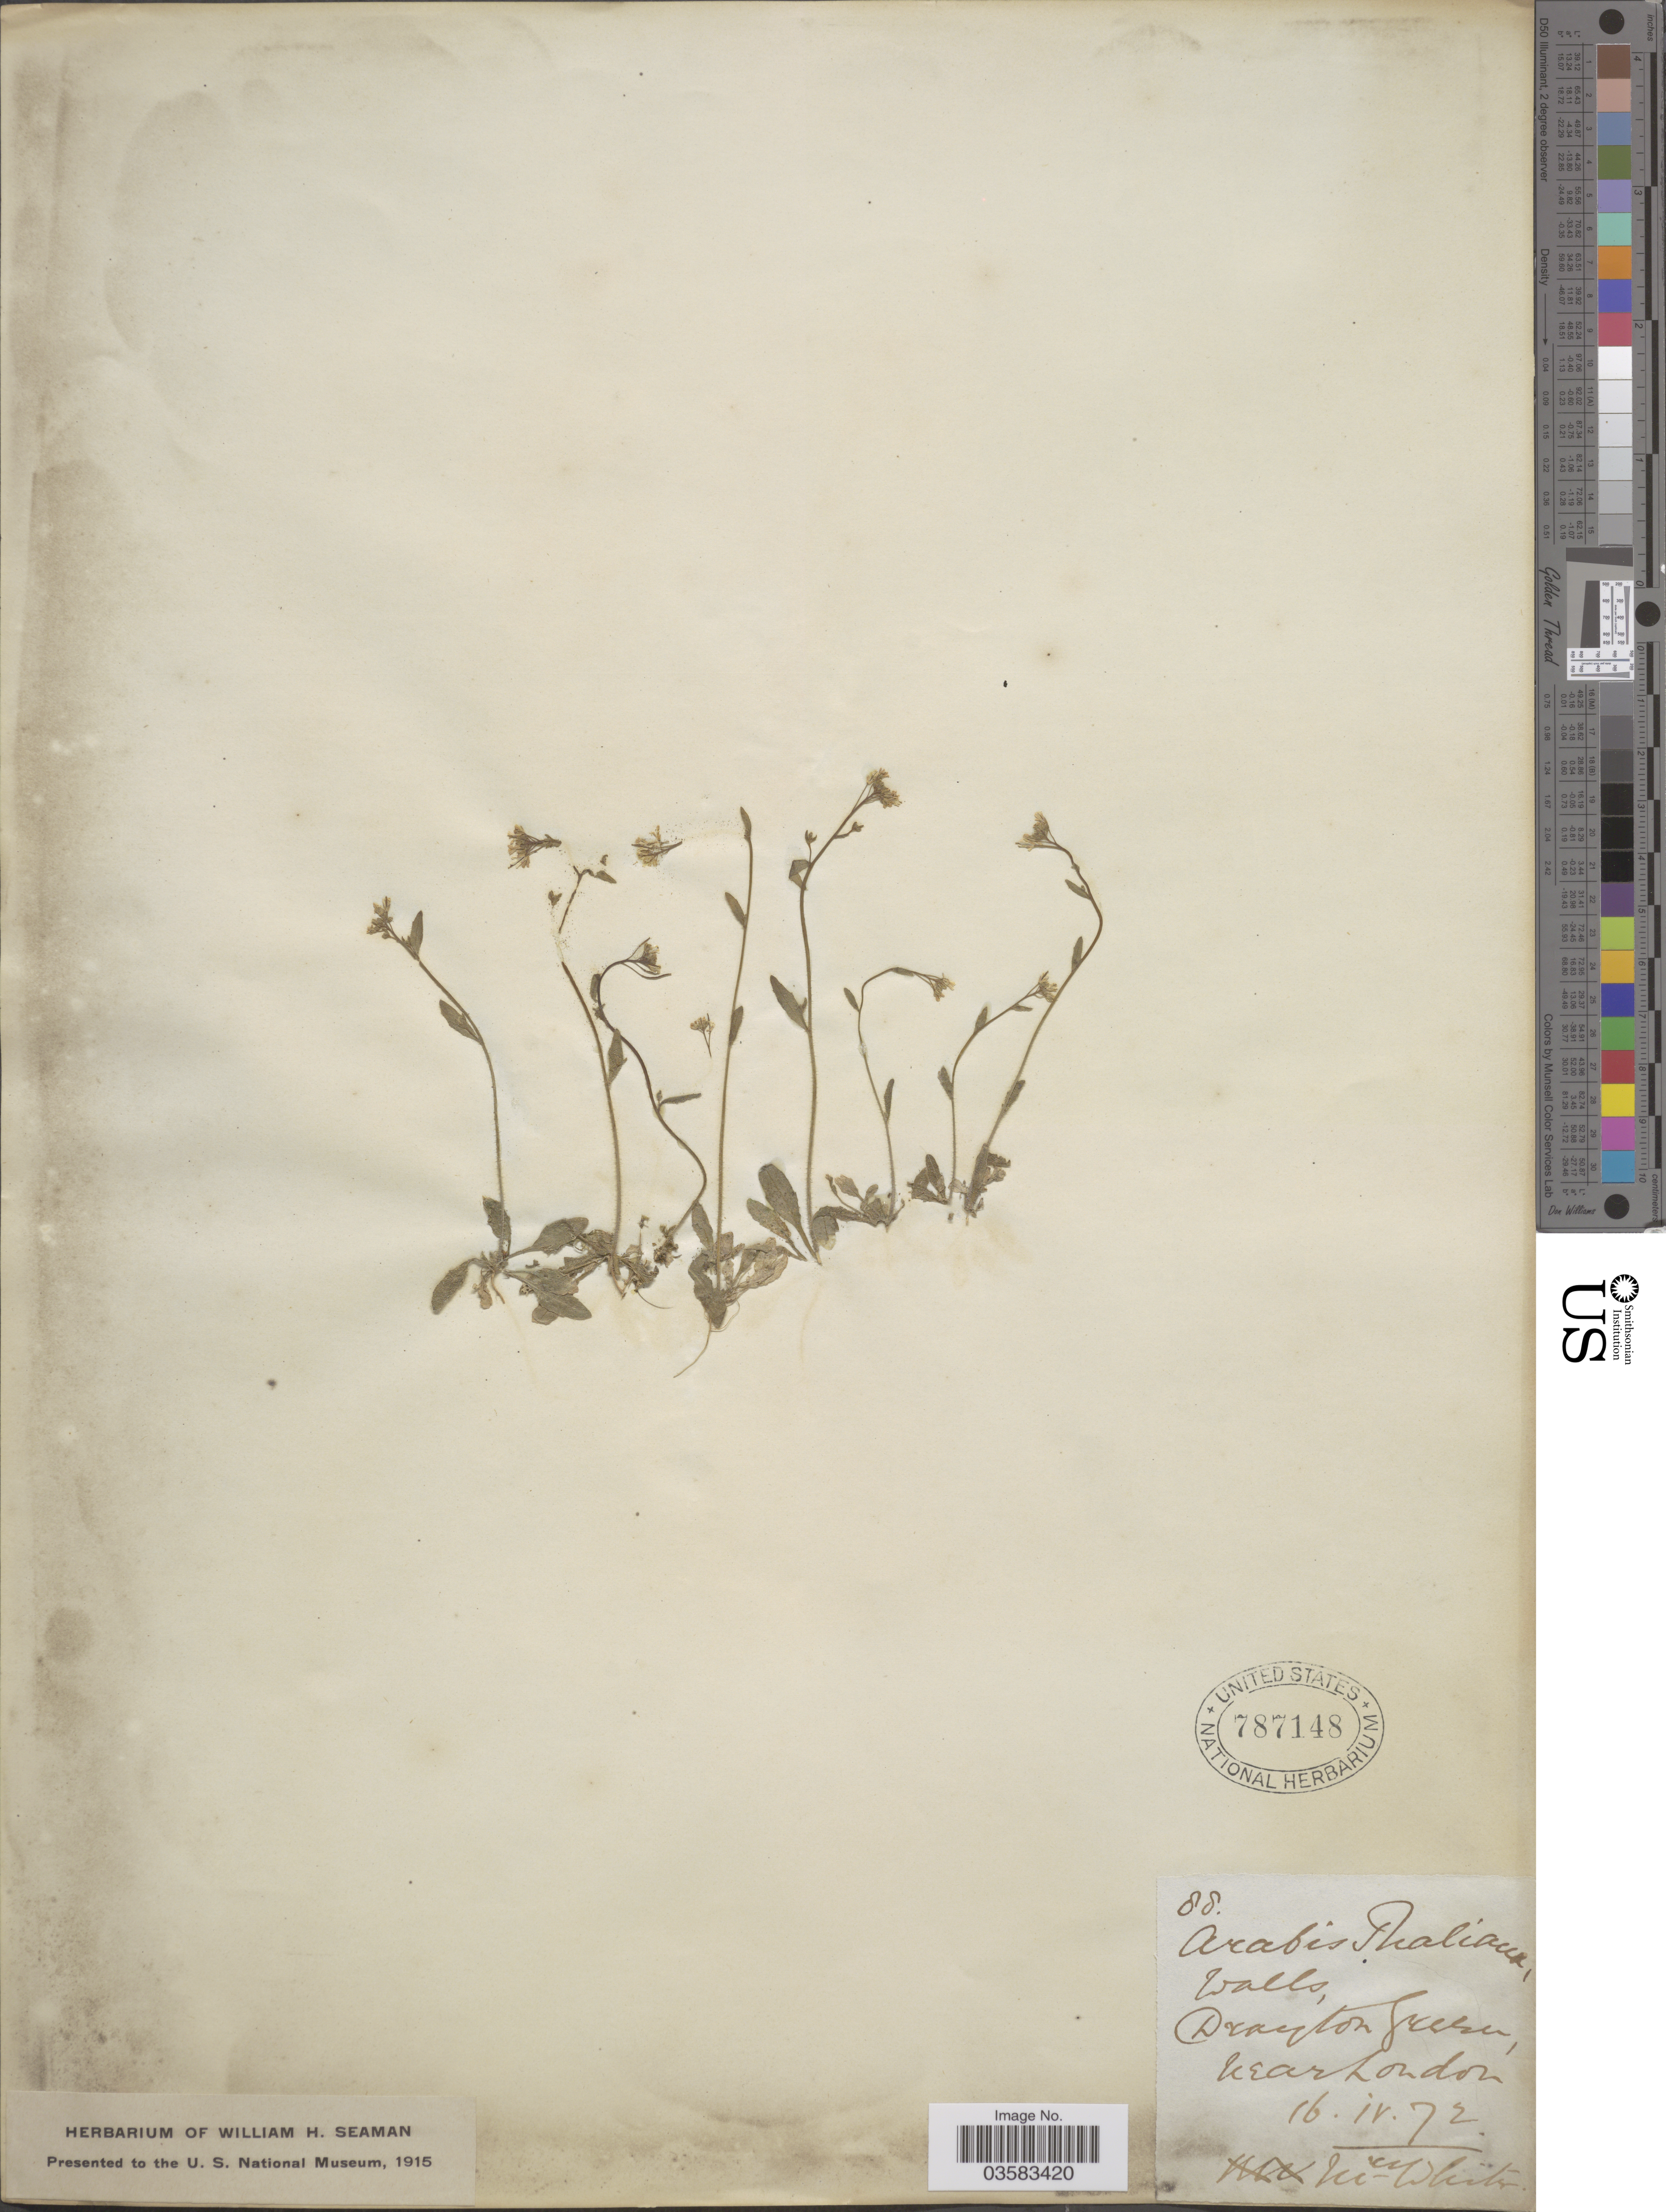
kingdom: Plantae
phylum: Tracheophyta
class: Magnoliopsida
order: Brassicales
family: Brassicaceae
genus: Sisymbrium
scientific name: Sisymbrium thalianum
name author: (L.) J. Gay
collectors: Whiter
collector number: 88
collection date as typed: Transcribed d/m/y: 16/4/72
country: United Kingdom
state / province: England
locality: Drayton Green, near London.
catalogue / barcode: US 787148